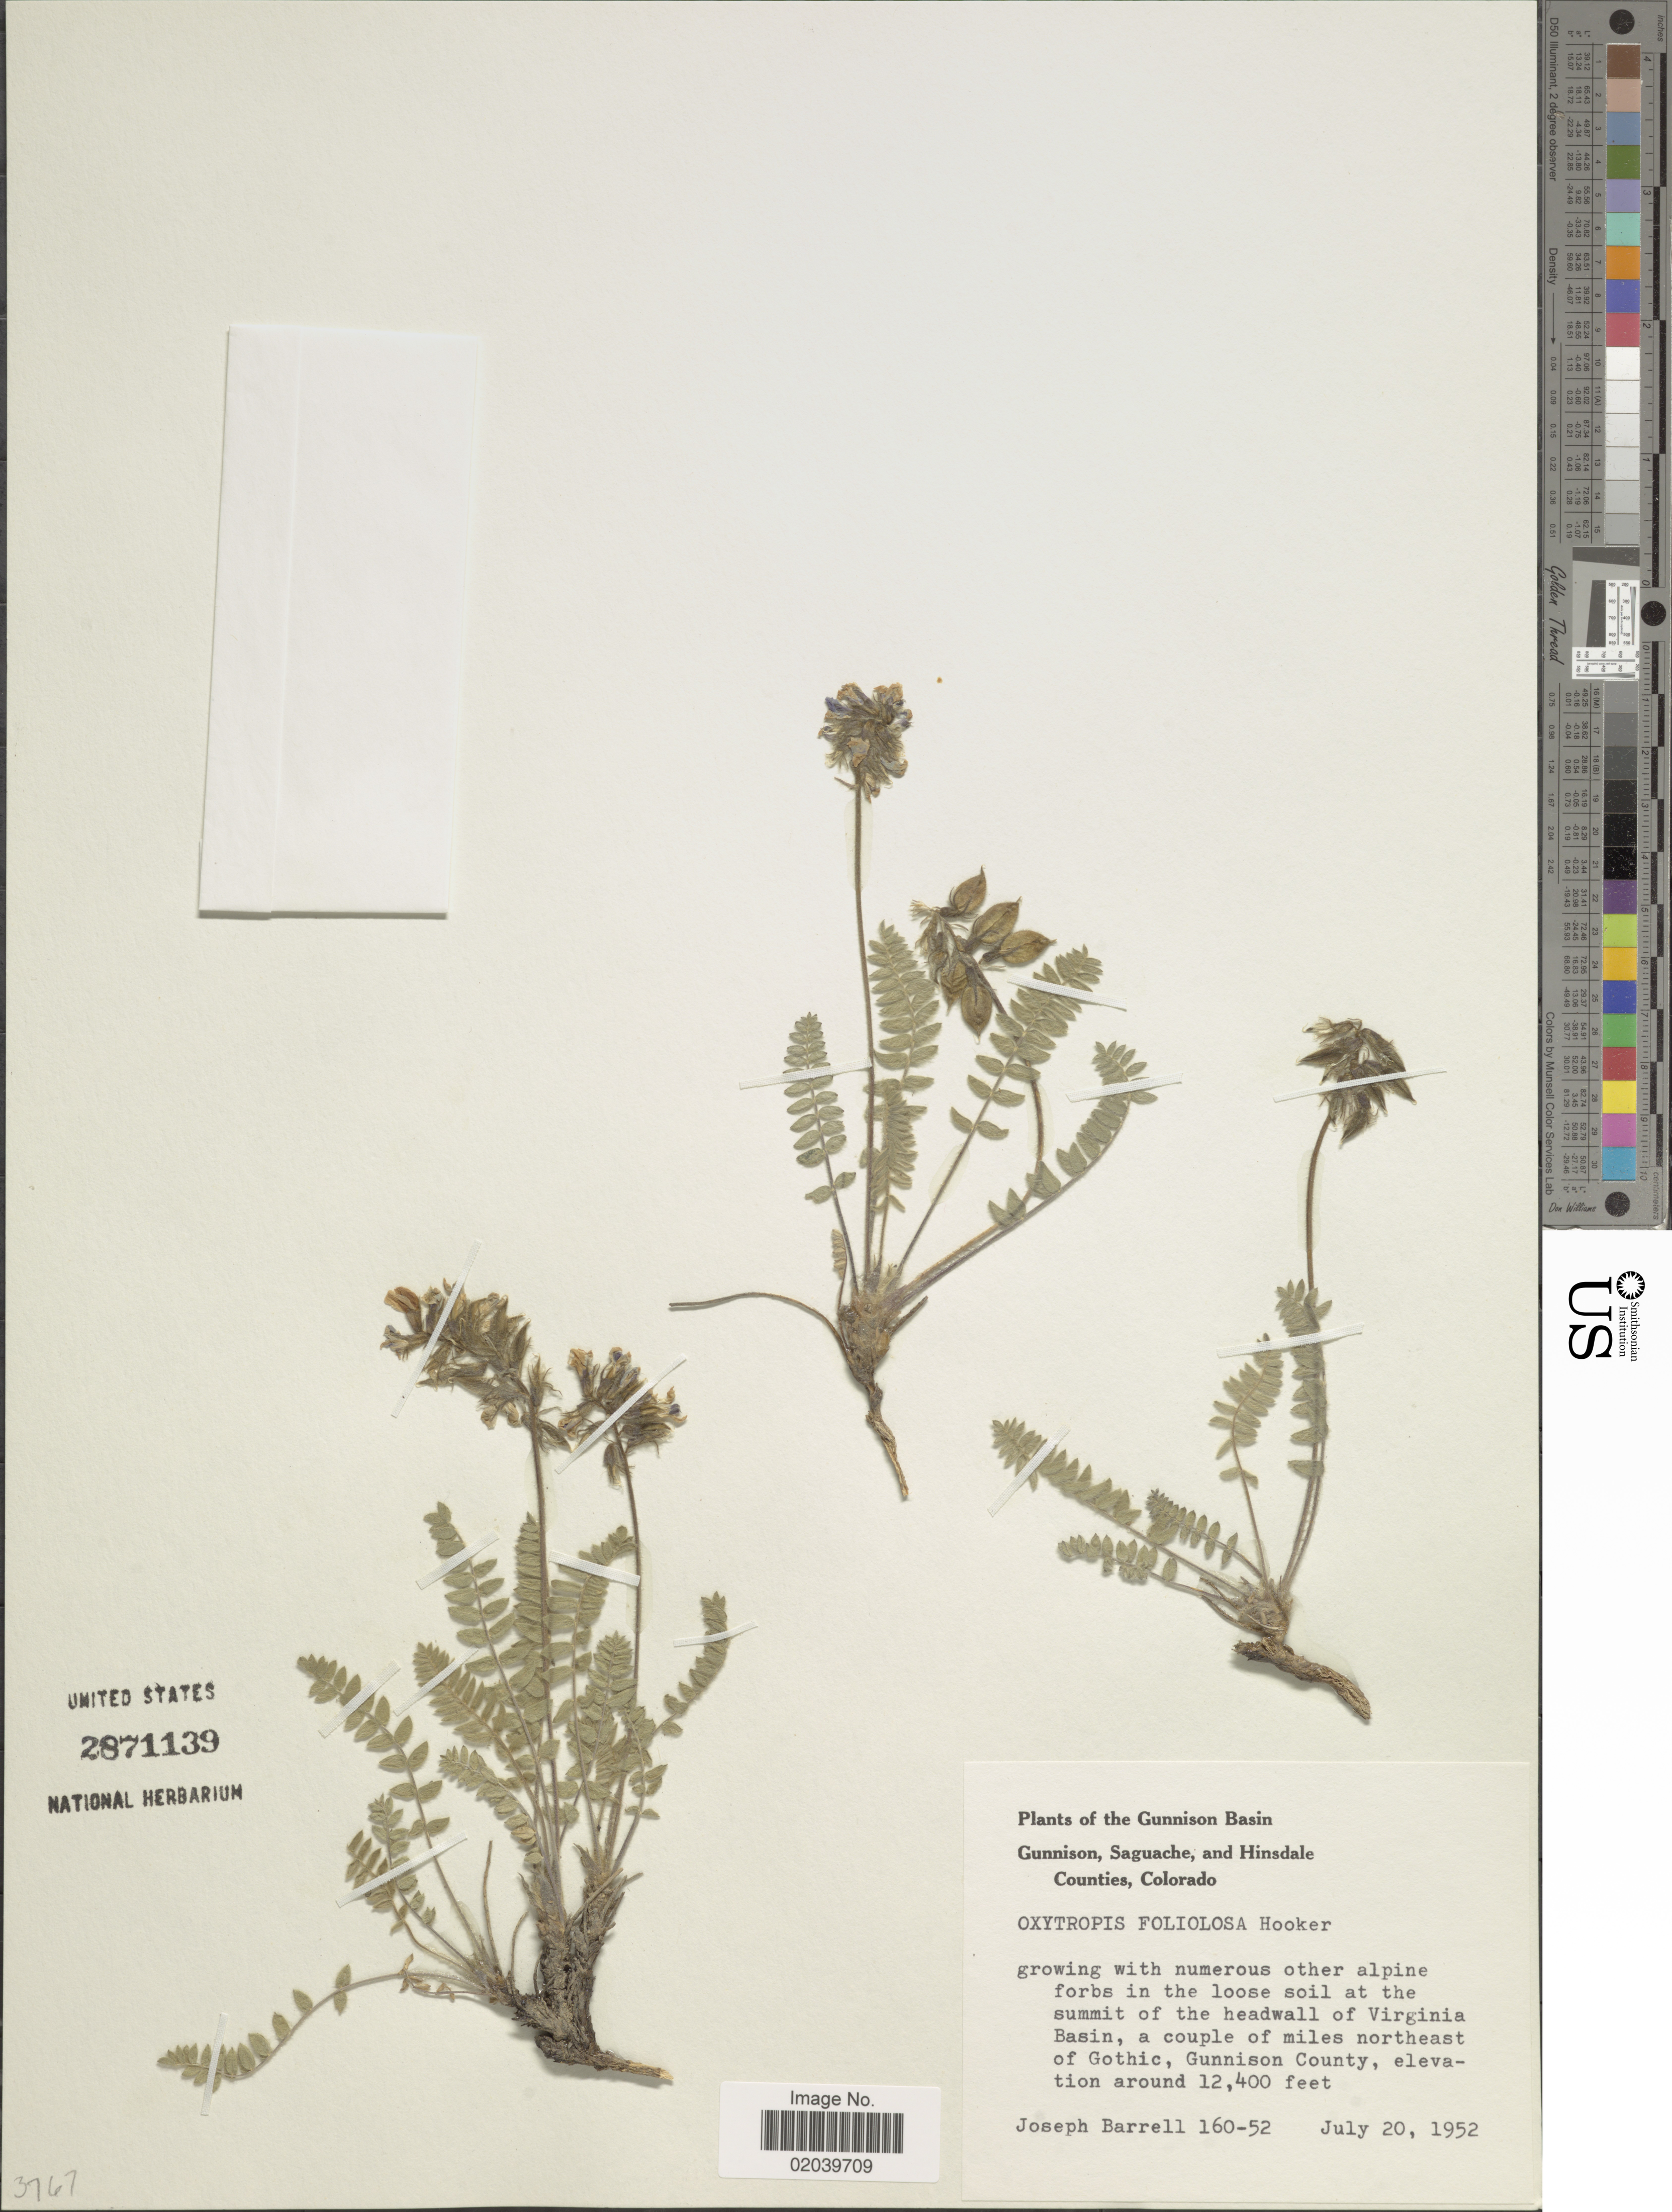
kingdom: Plantae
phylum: Tracheophyta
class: Magnoliopsida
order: Fabales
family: Fabaceae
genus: Oxytropis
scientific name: Oxytropis deflexa var. foliolosa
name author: (Hook.) Barneby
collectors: J. Barrell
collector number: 160-52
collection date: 1952-07-20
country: United States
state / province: Colorado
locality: Gunnison Basin. Gunnison, Saguache, and Hinsdale Counties, Colorado. Growing with numerous other alpine forbs in the loose soil at the summit of the headwall of Virginia Basin, a couple of miles northeast of Gothic, Gunnison County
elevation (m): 3780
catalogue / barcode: US 2871139